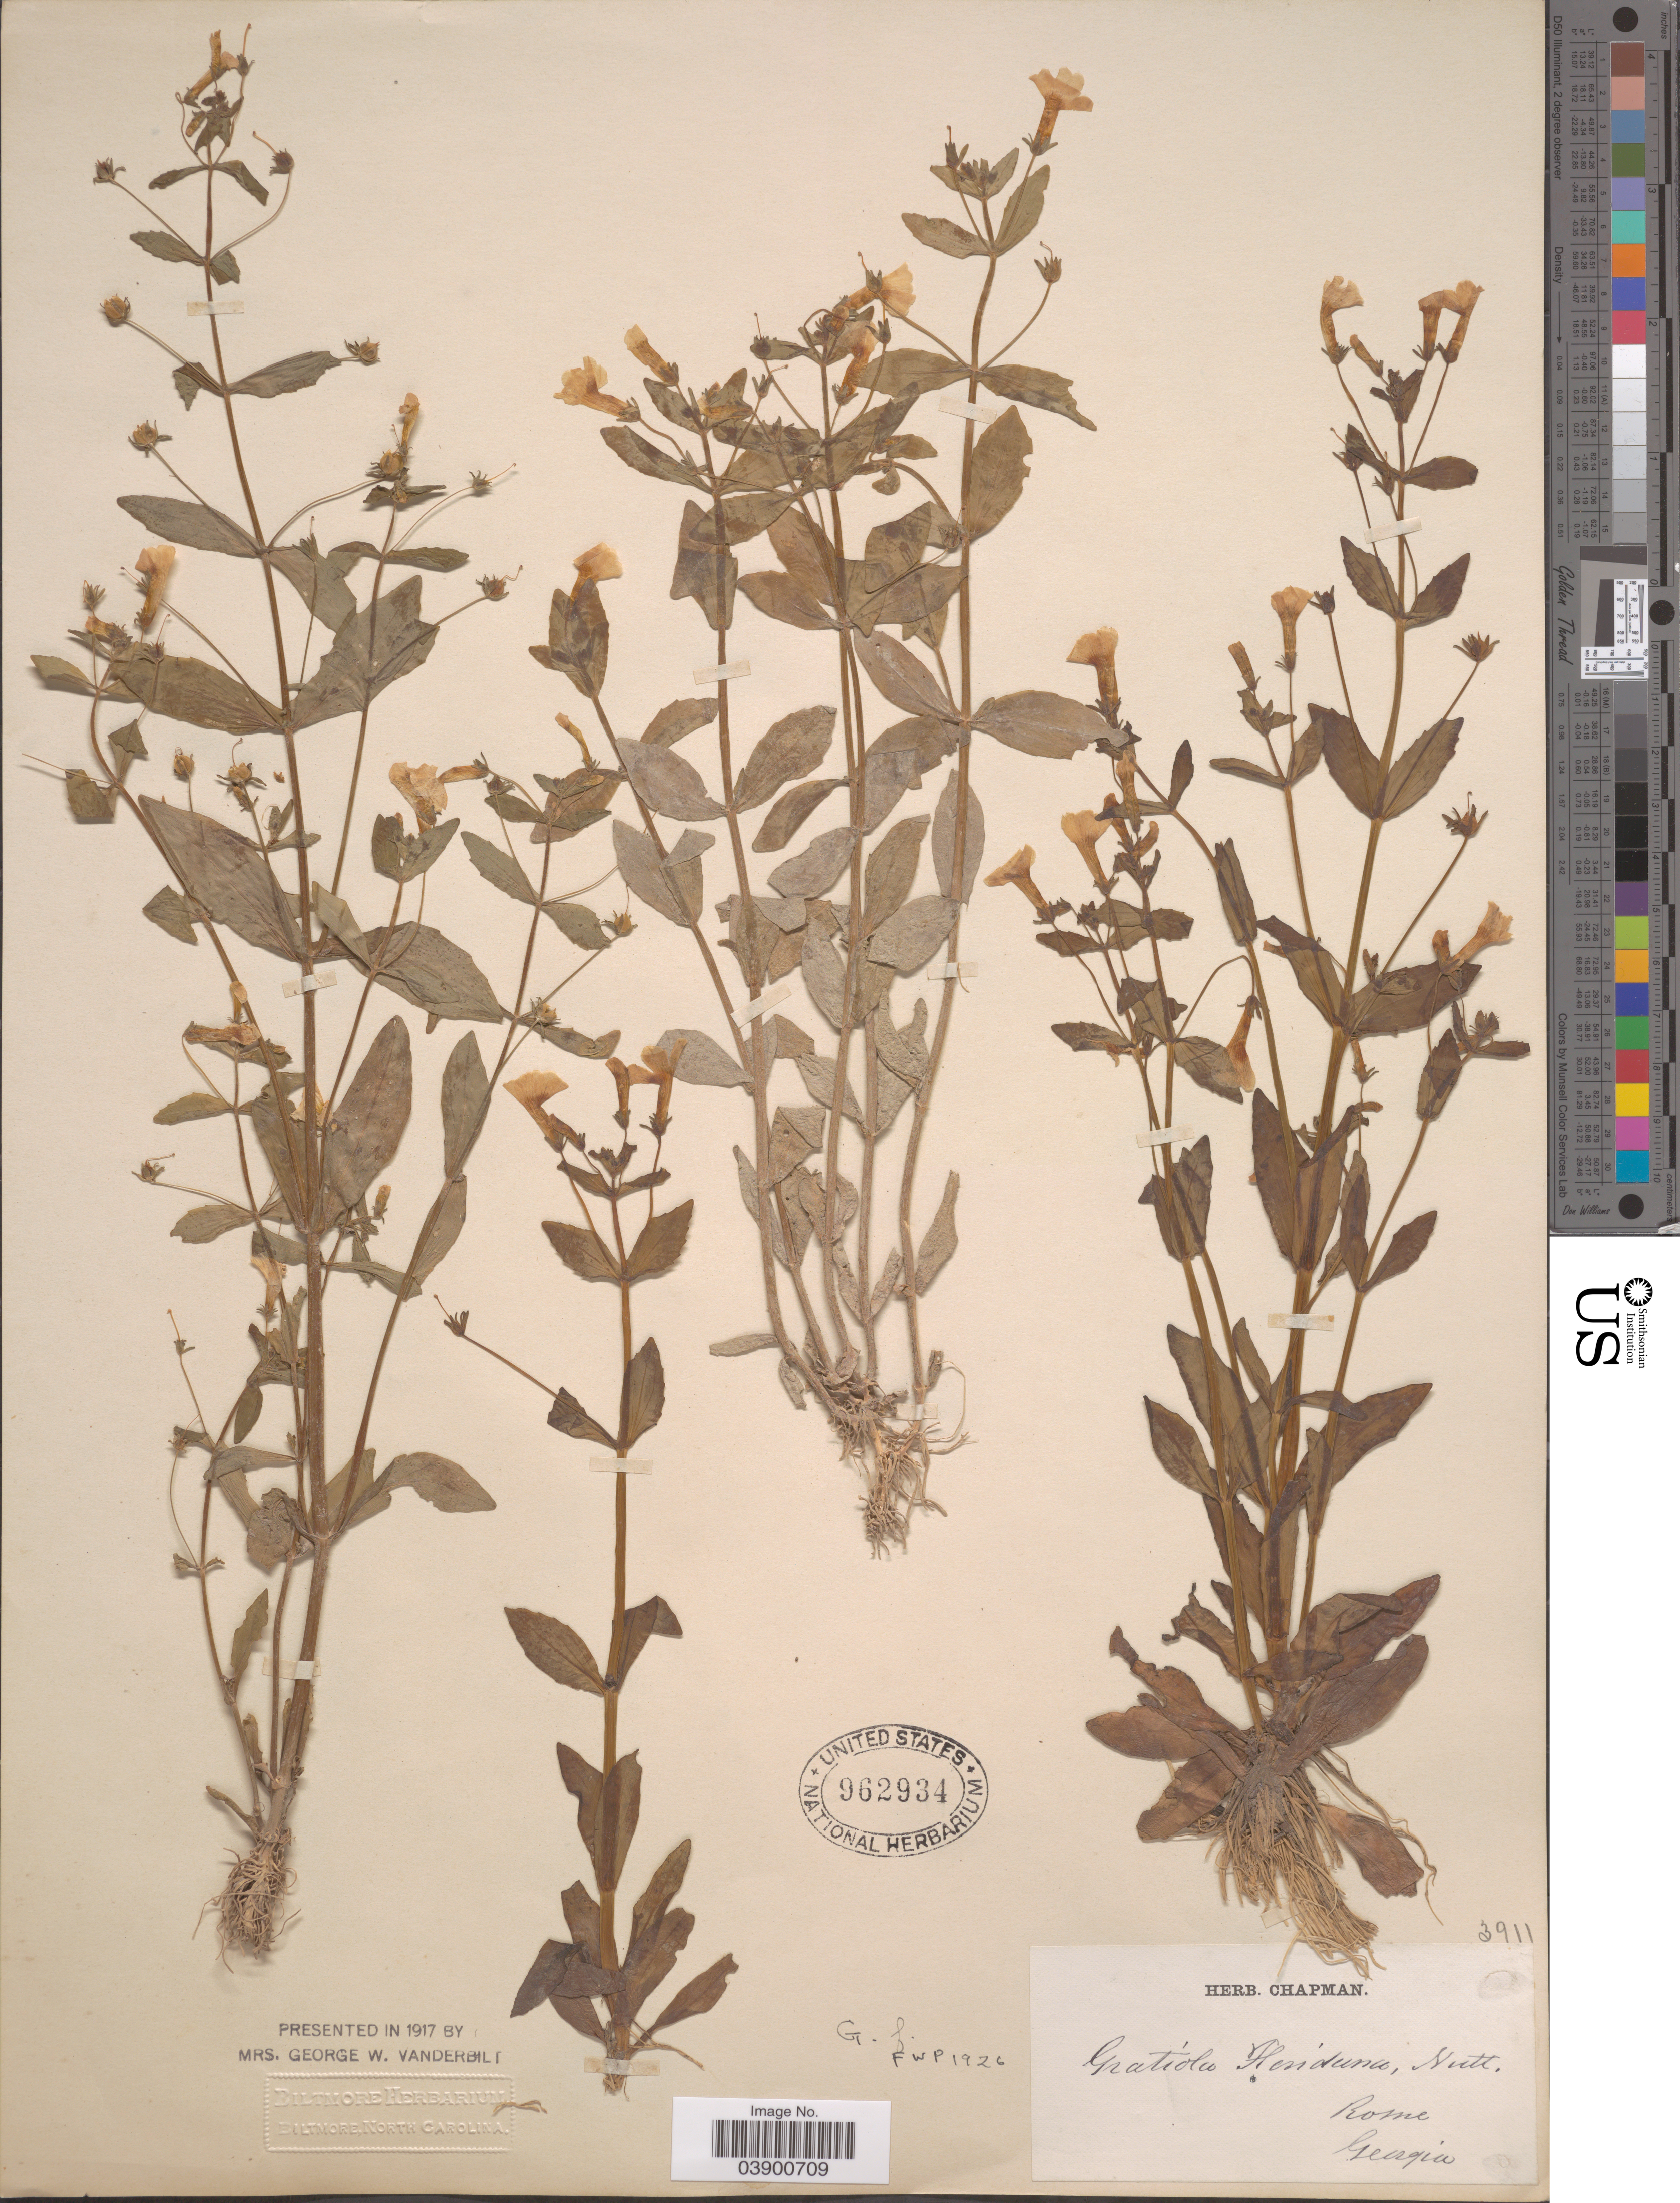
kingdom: Plantae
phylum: Tracheophyta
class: Magnoliopsida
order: Lamiales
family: Plantaginaceae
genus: Gratiola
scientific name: Gratiola floridana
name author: Nutt.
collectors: ex herb. Chapman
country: United States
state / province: Georgia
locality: Rome.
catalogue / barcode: US 962934